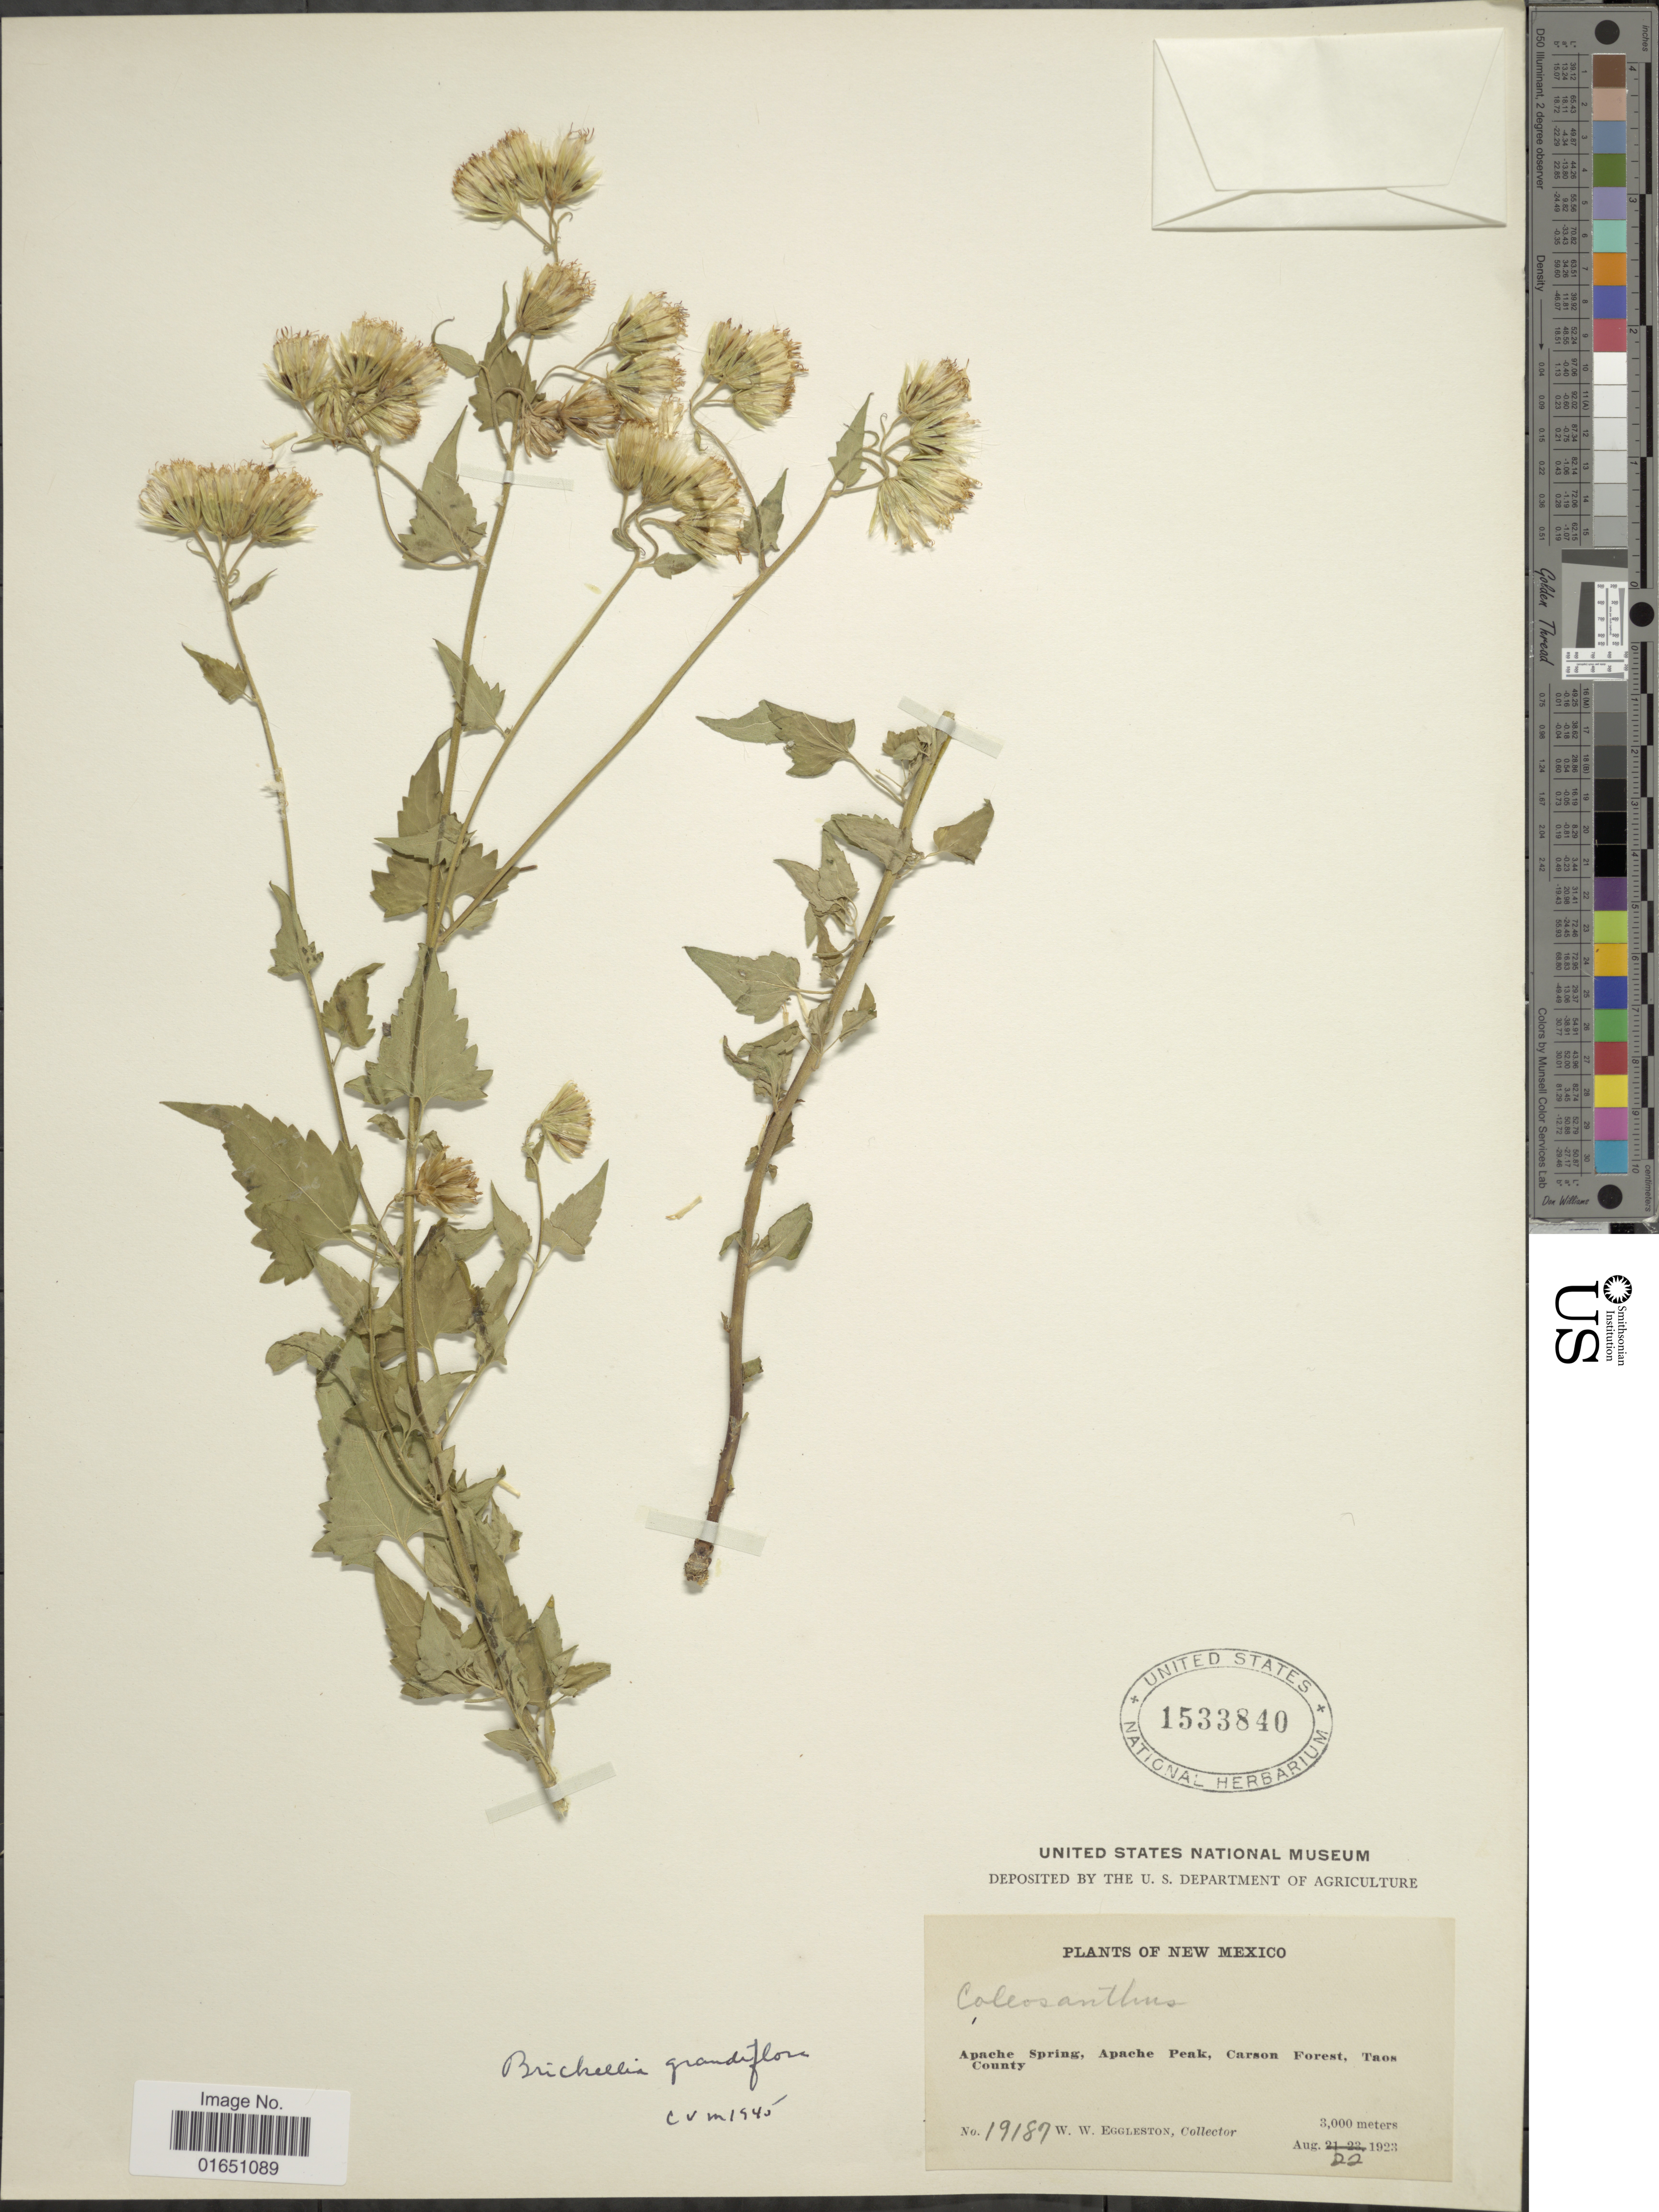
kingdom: Plantae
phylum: Tracheophyta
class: Magnoliopsida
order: Asterales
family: Asteraceae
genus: Brickellia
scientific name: Brickellia grandiflora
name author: (Hook.) Nutt.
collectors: W. W. Eggleston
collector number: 18187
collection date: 1923-08-22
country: United States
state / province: New Mexico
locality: Apache Spring, Apache Peak, Carson Forest, Taos County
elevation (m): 3000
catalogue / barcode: US 1533840